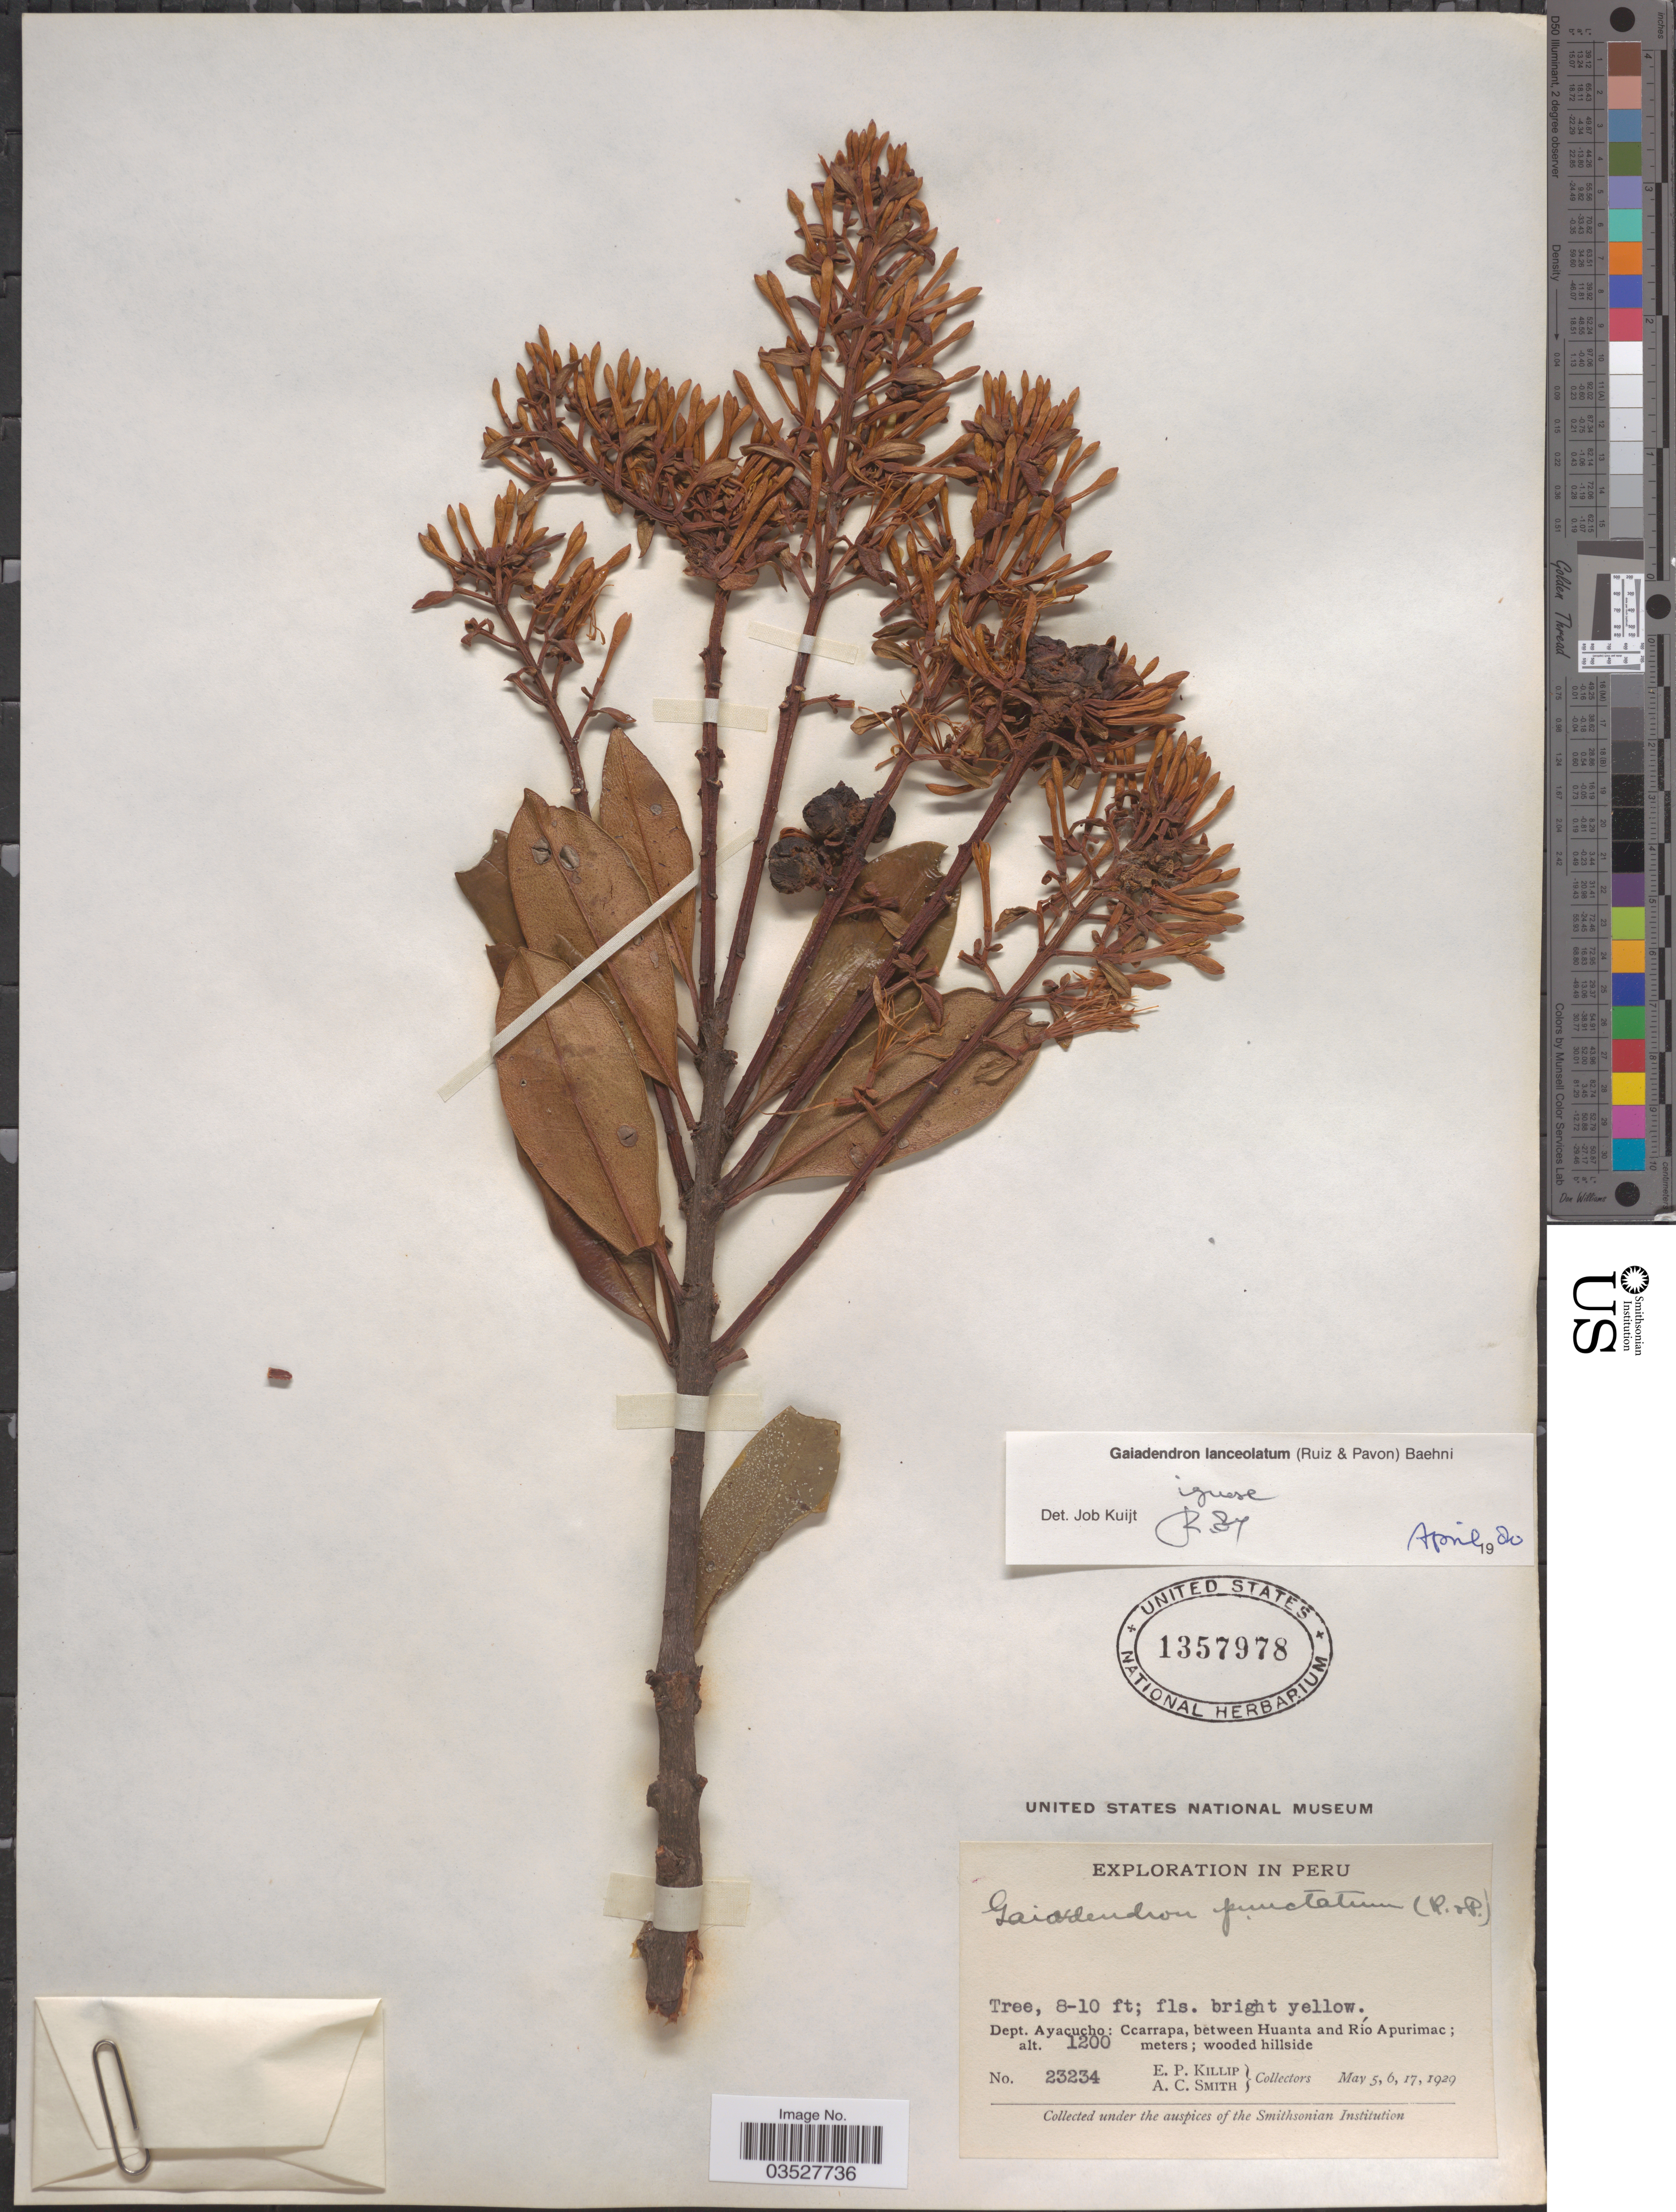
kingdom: Plantae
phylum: Tracheophyta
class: Magnoliopsida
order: Santalales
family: Loranthaceae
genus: Gaiadendron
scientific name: Gaiadendron punctatum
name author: (Ruiz & Pav.) G. Don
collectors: E. P. Killip & A. C. Smith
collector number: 23234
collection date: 1929-05-05/1929-05-17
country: Peru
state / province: Ayacucho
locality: Dept. Ayacucho: Ccarrapa, between Huanta and Río Apurimac.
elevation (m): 1200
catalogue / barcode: US 1357978